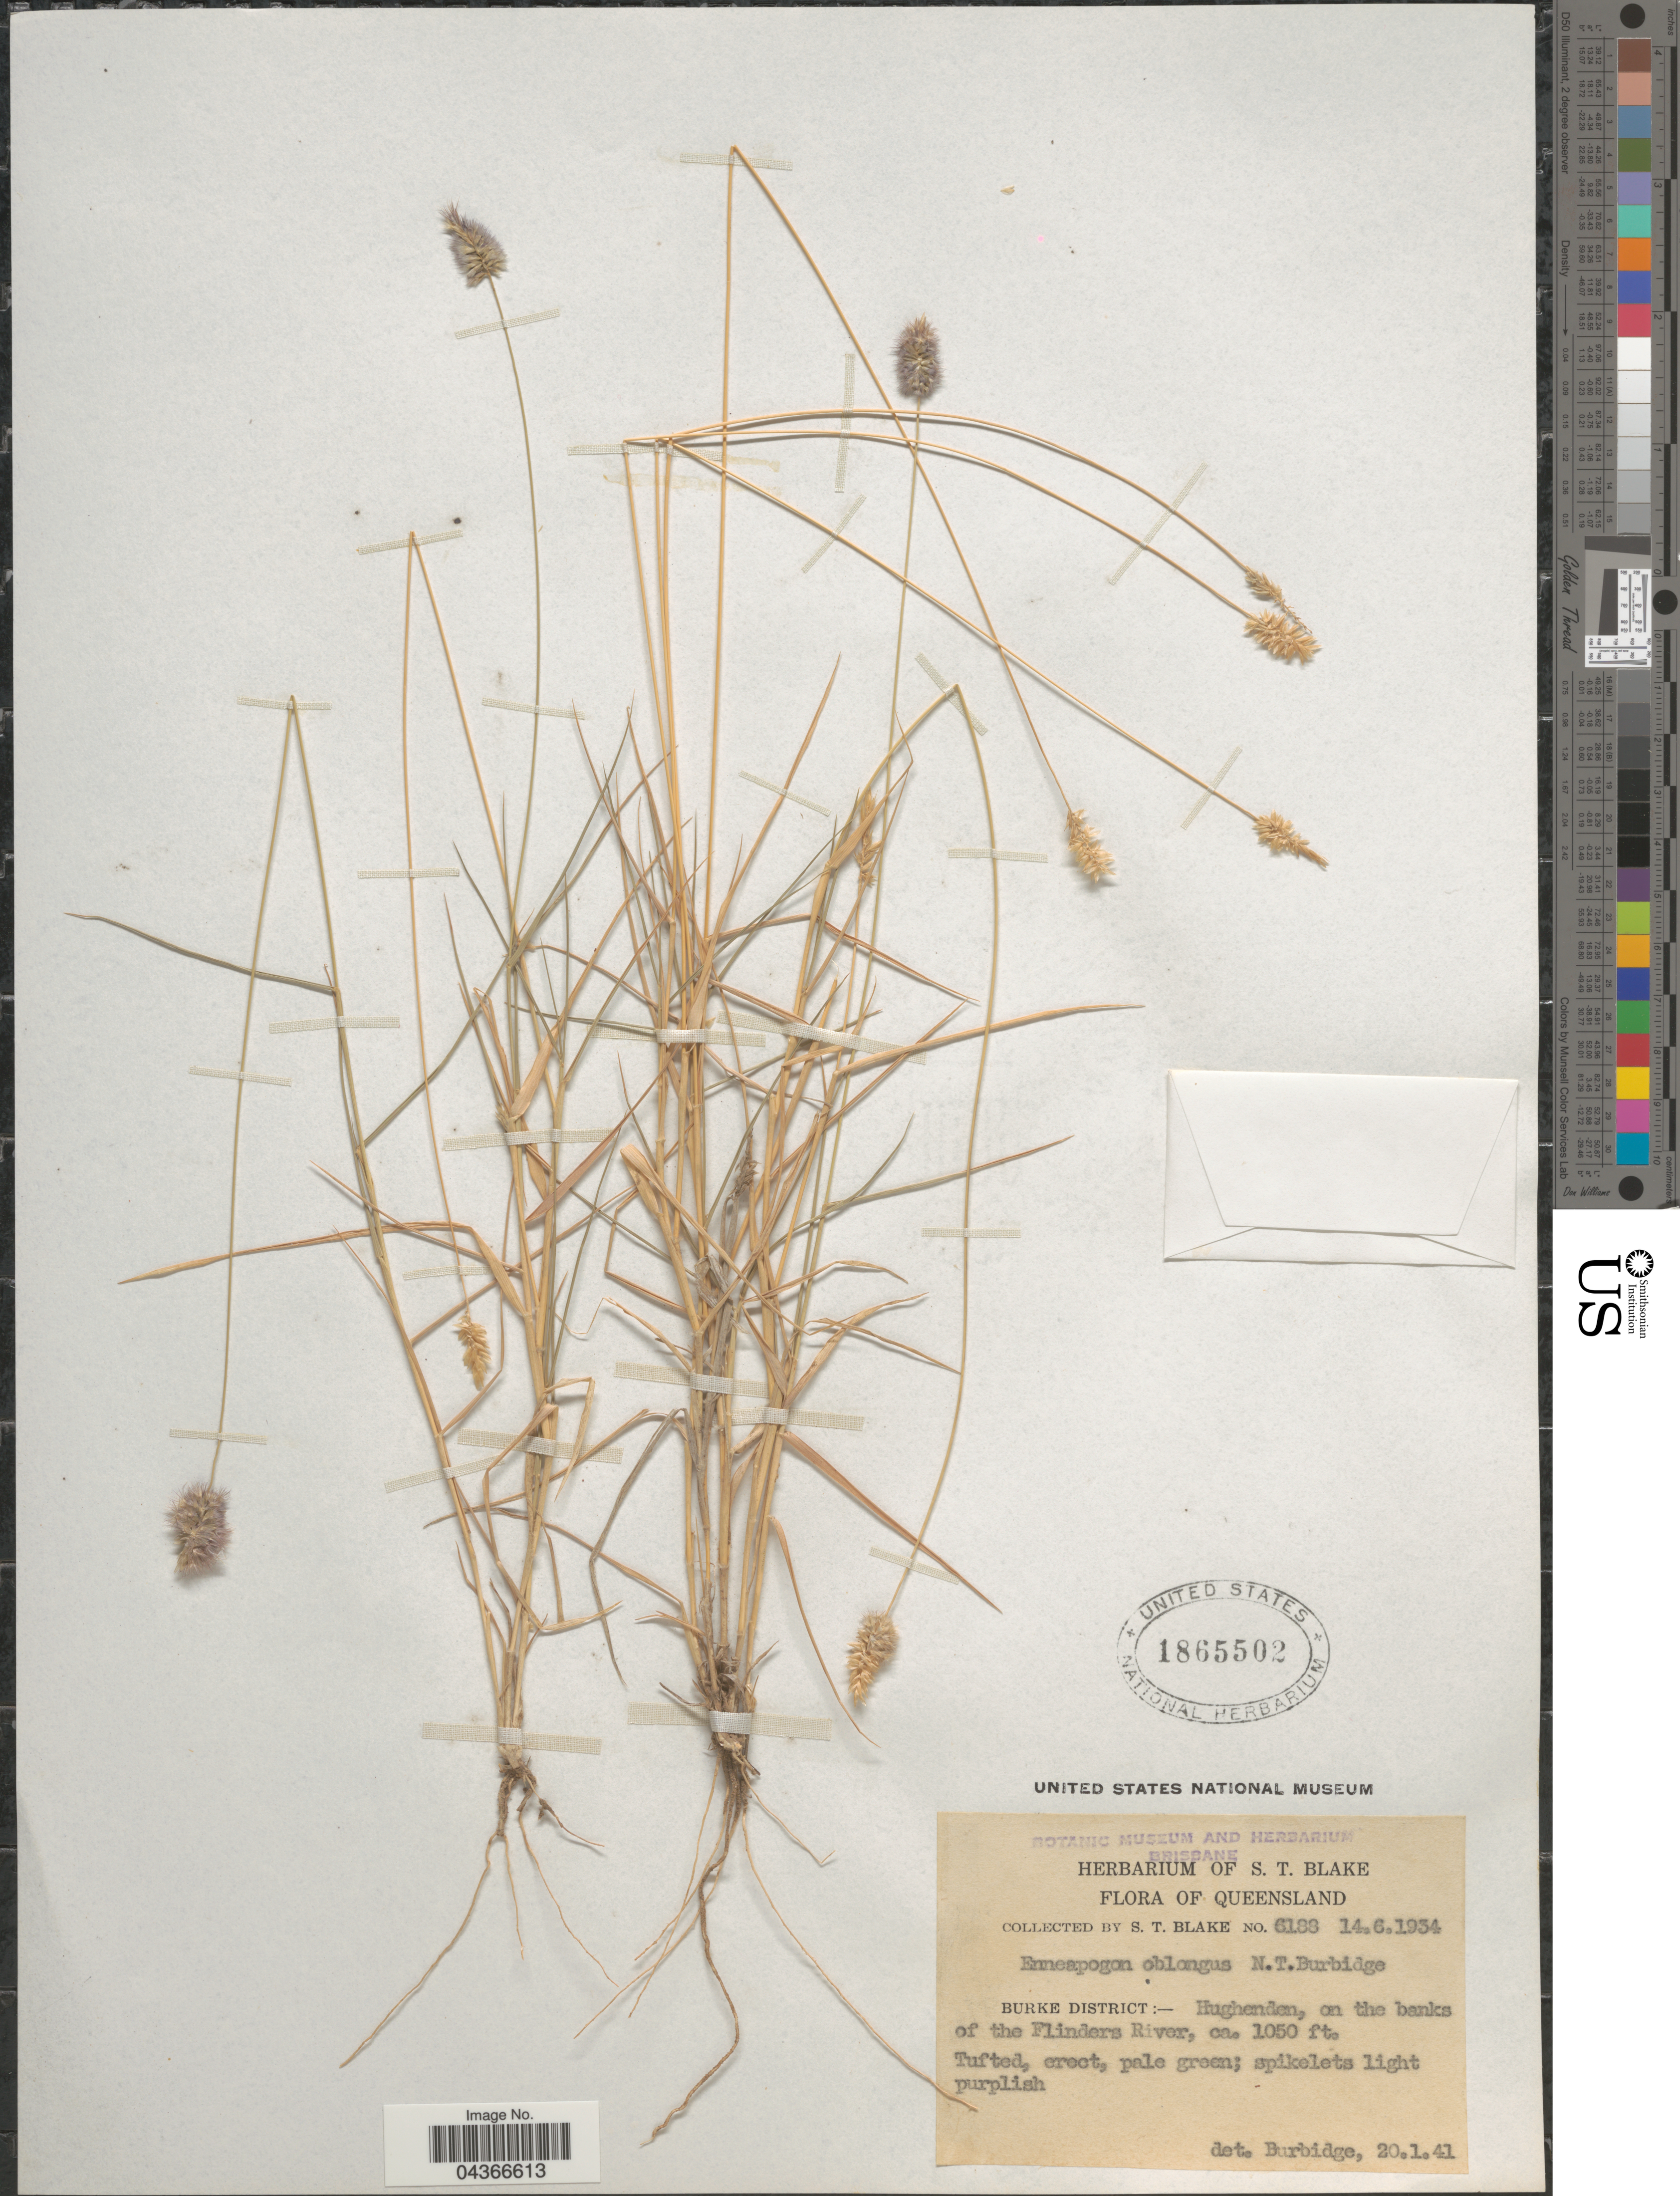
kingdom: Plantae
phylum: Tracheophyta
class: Liliopsida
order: Poales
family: Poaceae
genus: Enneapogon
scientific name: Enneapogon lindleyanus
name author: (Domin) C.E. Hubb.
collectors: S. T. Blake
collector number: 6188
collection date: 1934-06-14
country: Australia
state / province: Queensland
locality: Burke District:- Hughenden, on the banks of the Flinders River.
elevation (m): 320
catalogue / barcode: US 1865502